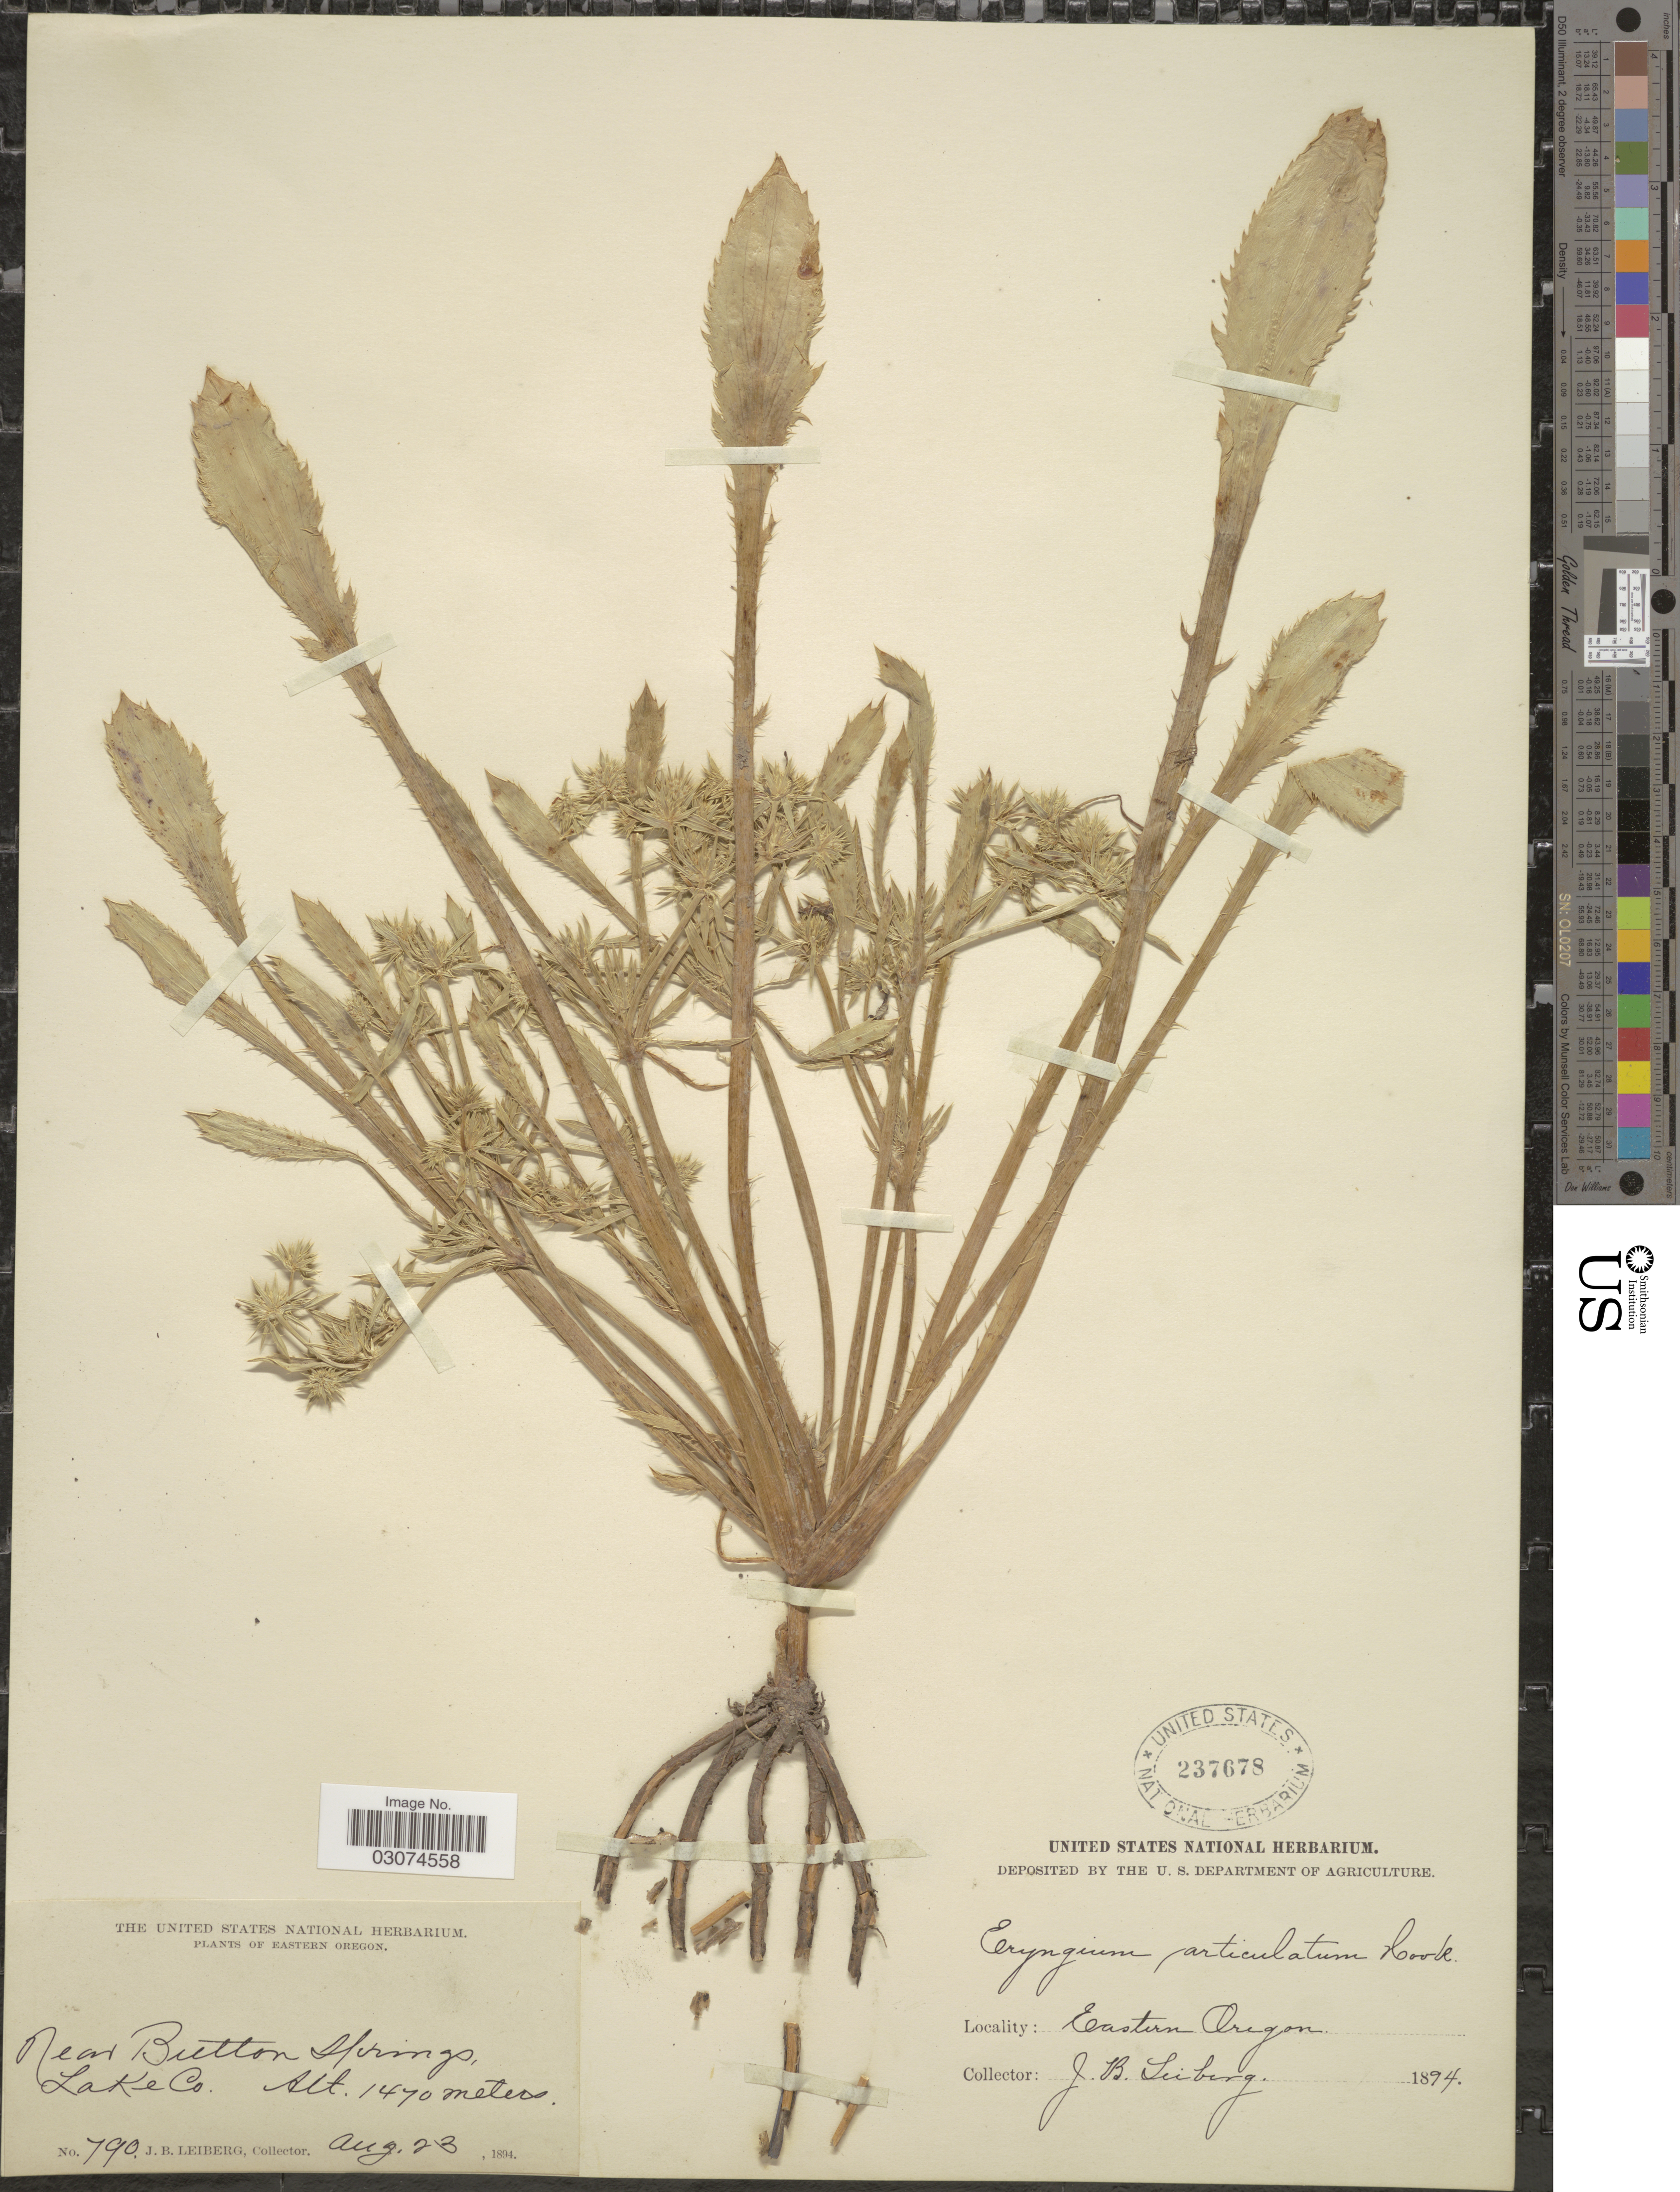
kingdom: Plantae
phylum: Tracheophyta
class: Magnoliopsida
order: Apiales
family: Apiaceae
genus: Eryngium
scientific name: Eryngium alismifolium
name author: Greene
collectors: J. B. Leiberg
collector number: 790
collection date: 1894-08-23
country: United States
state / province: Oregon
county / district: Lake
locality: Eastern Oregon. Near Button Springs, Lake Co.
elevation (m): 1470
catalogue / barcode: US 237678